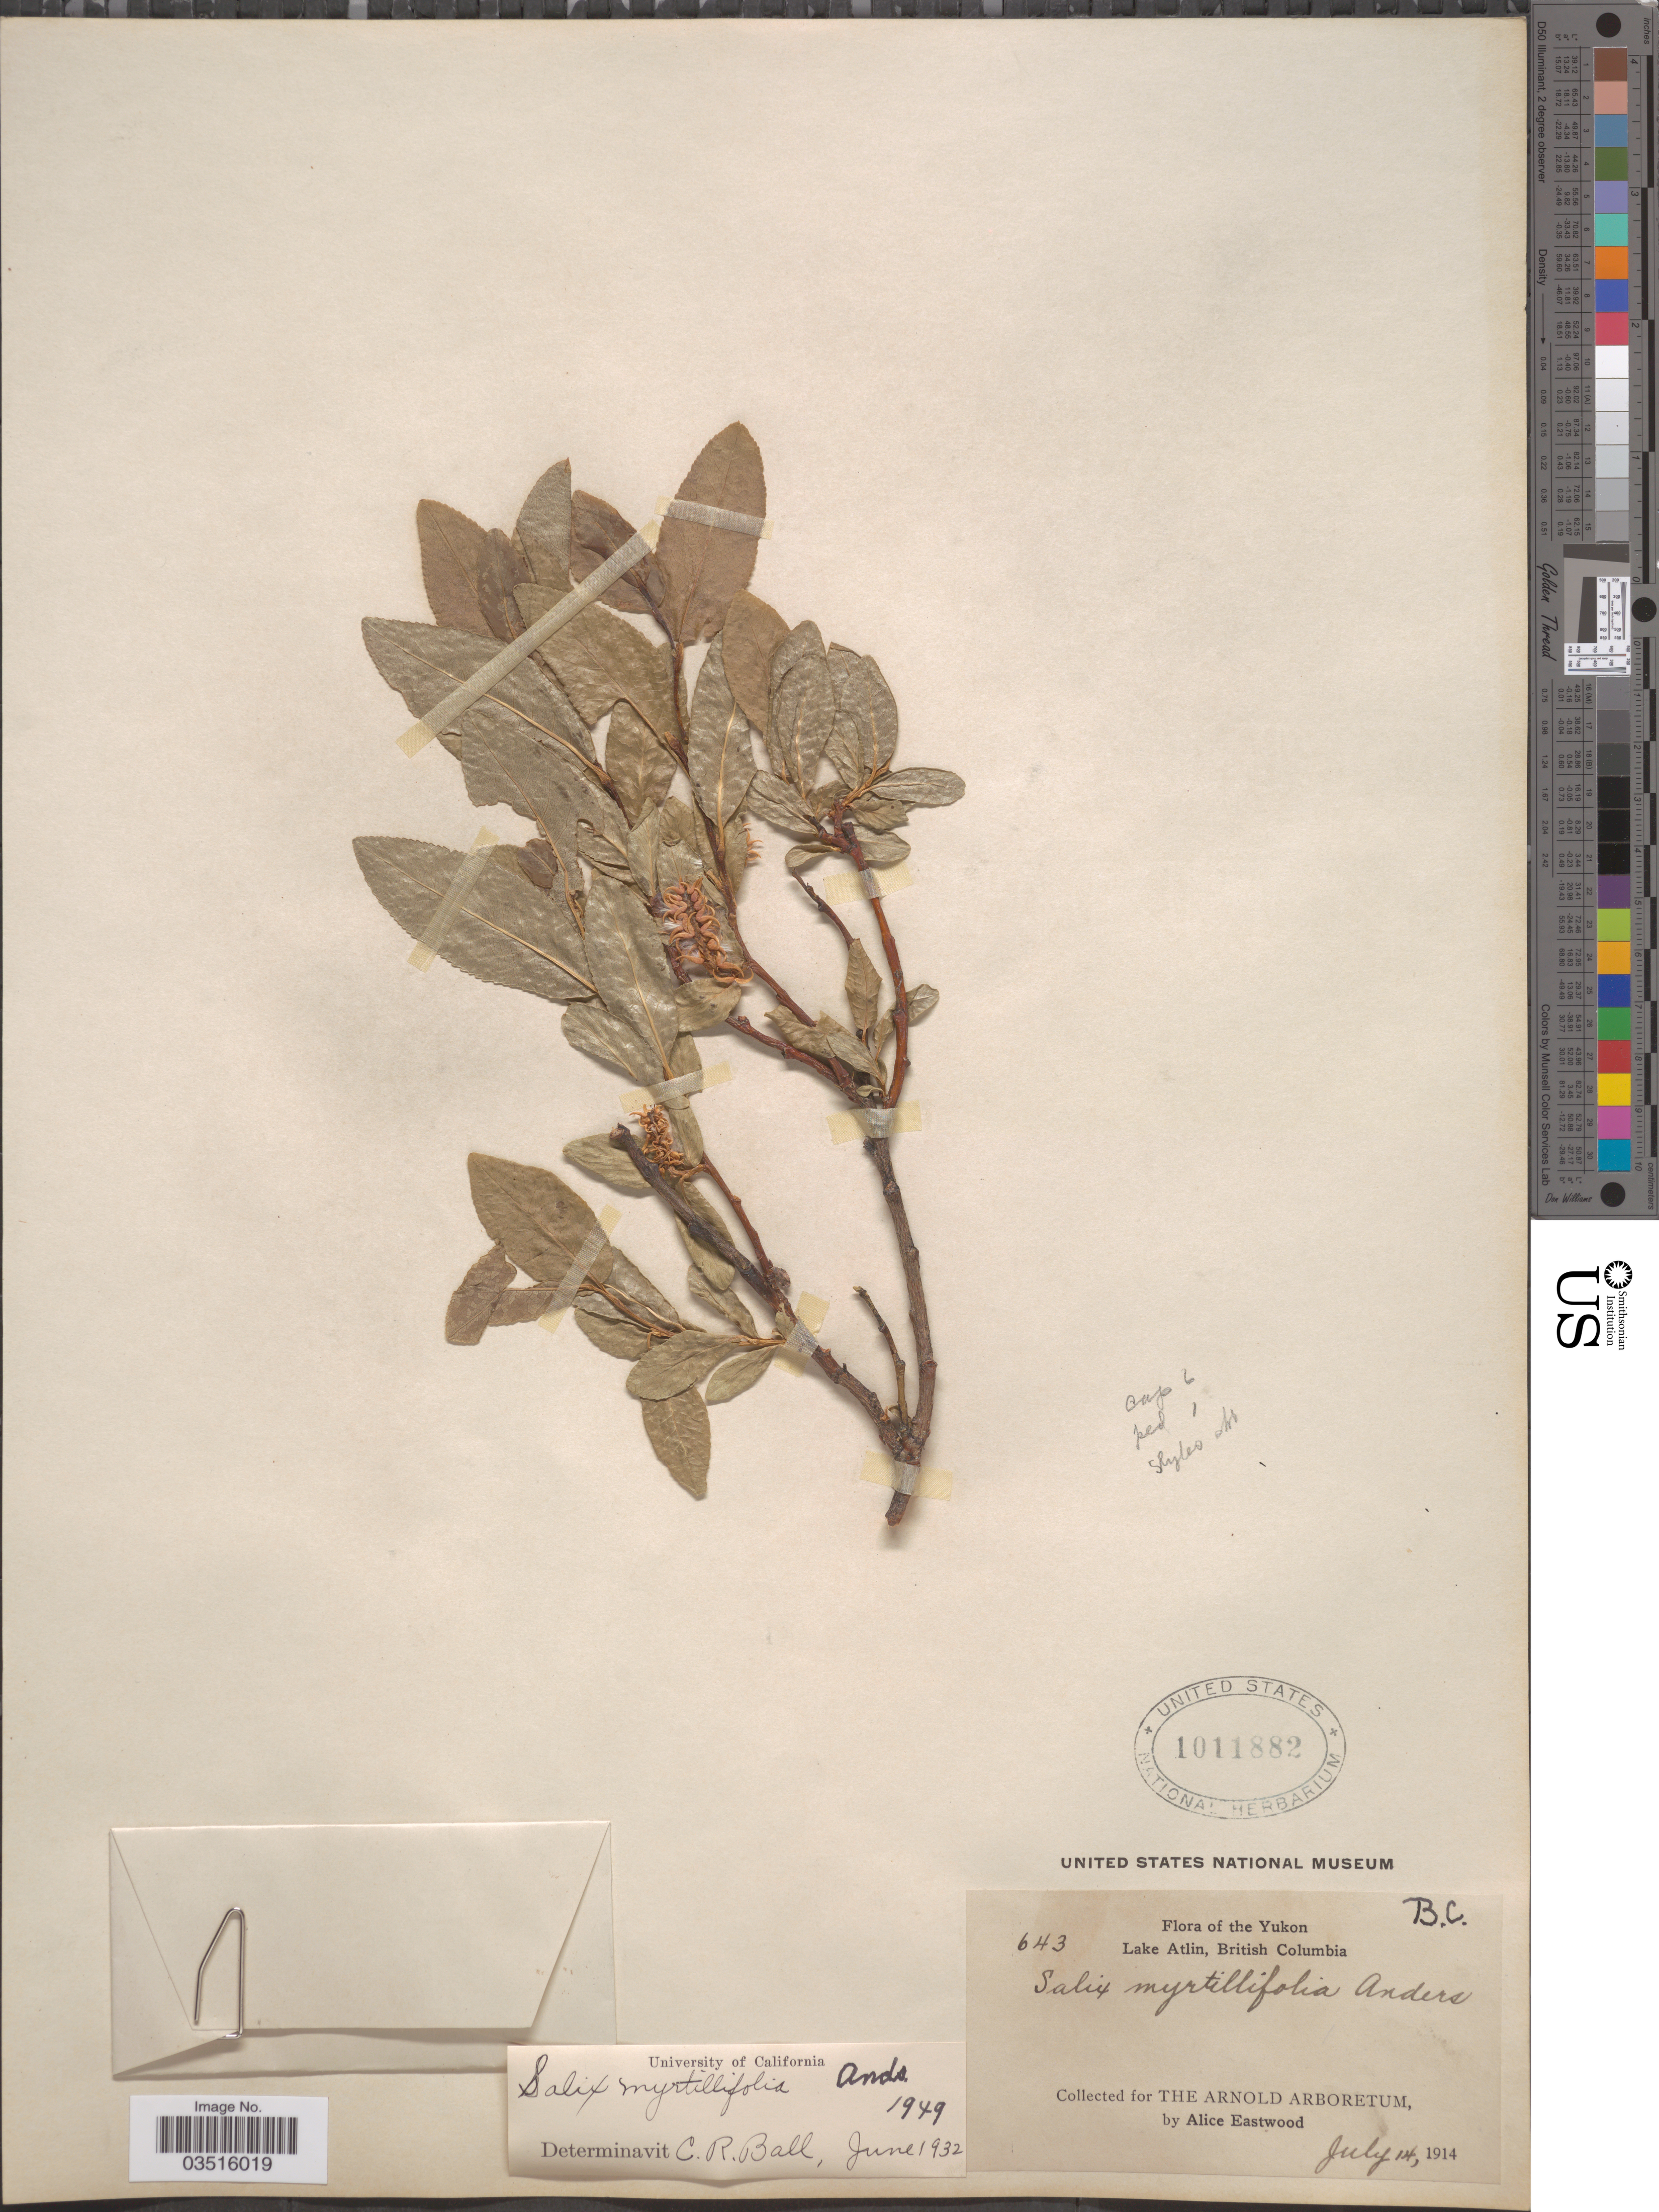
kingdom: Plantae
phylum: Tracheophyta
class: Magnoliopsida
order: Malpighiales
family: Salicaceae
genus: Salix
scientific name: Salix myrtillifolia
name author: Andersson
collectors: A. Eastwood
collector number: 643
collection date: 1914-07-14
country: Canada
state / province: British Columbia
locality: The Yukon. Lake Atlin.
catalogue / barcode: US 1011882